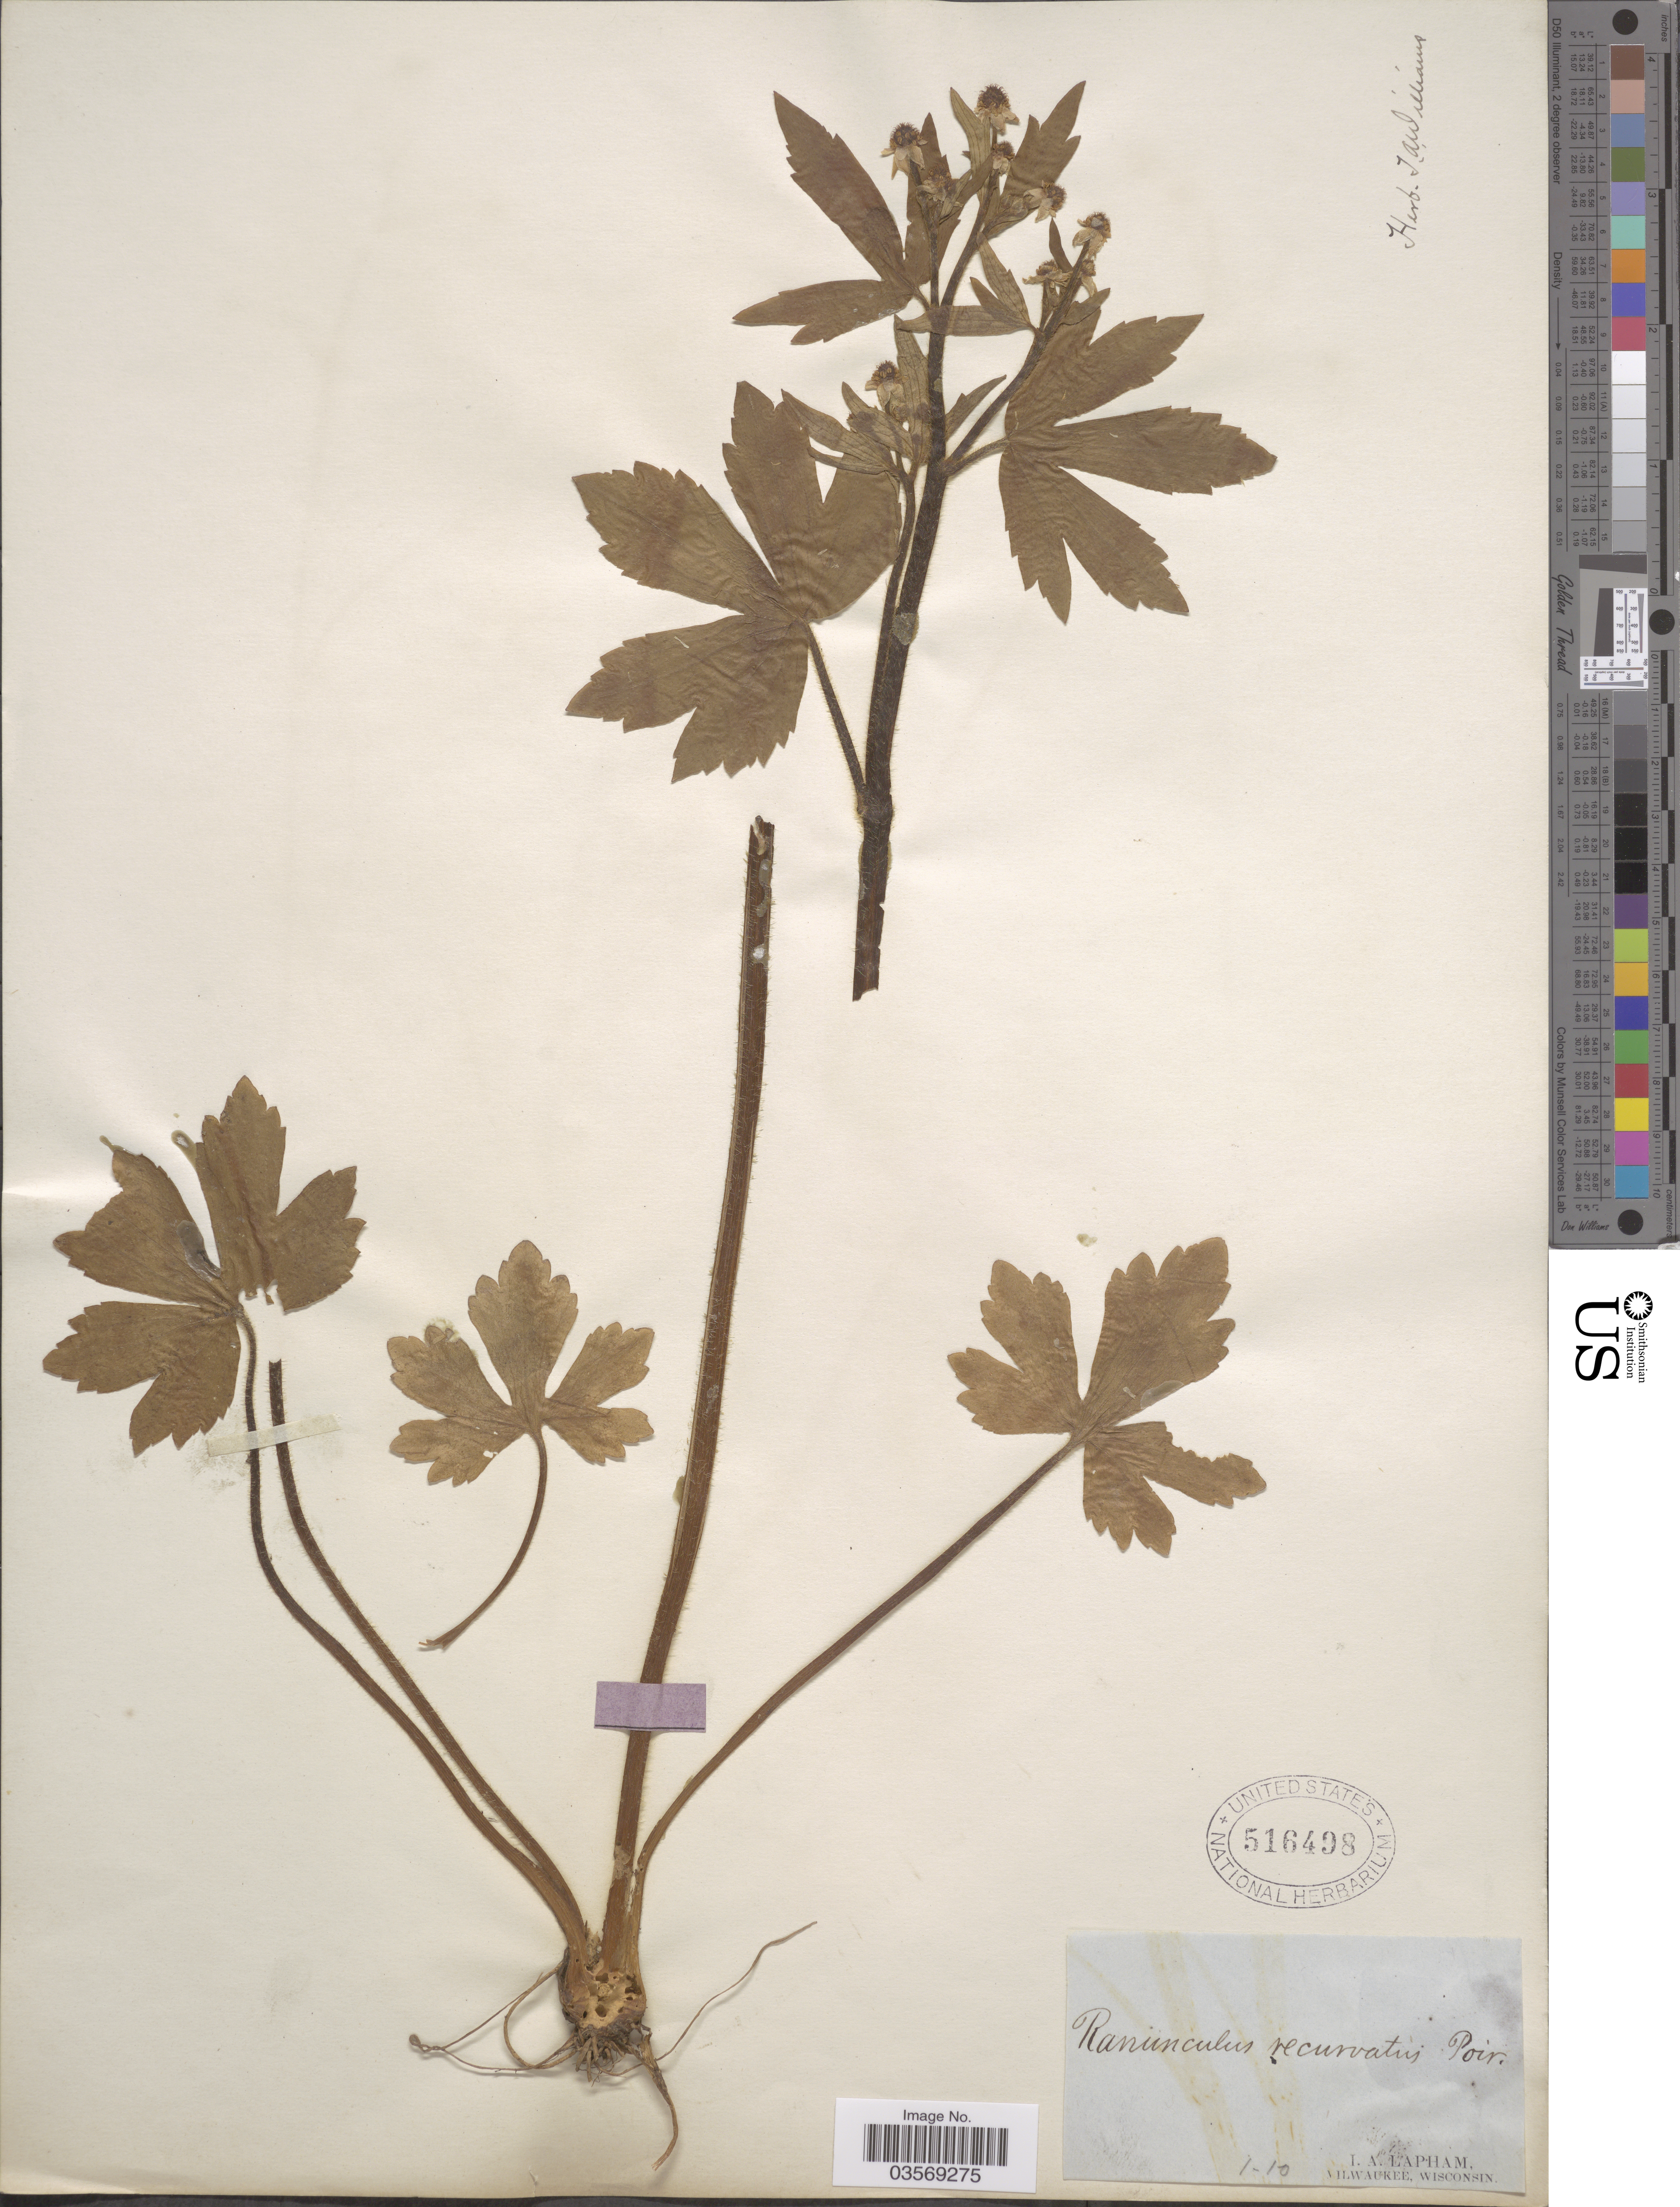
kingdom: Plantae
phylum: Tracheophyta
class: Magnoliopsida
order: Ranunculales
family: Ranunculaceae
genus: Ranunculus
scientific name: Ranunculus recurvatus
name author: Poir.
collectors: I. Lapham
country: United States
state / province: Wisconsin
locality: Milwaukee.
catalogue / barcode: US 516498